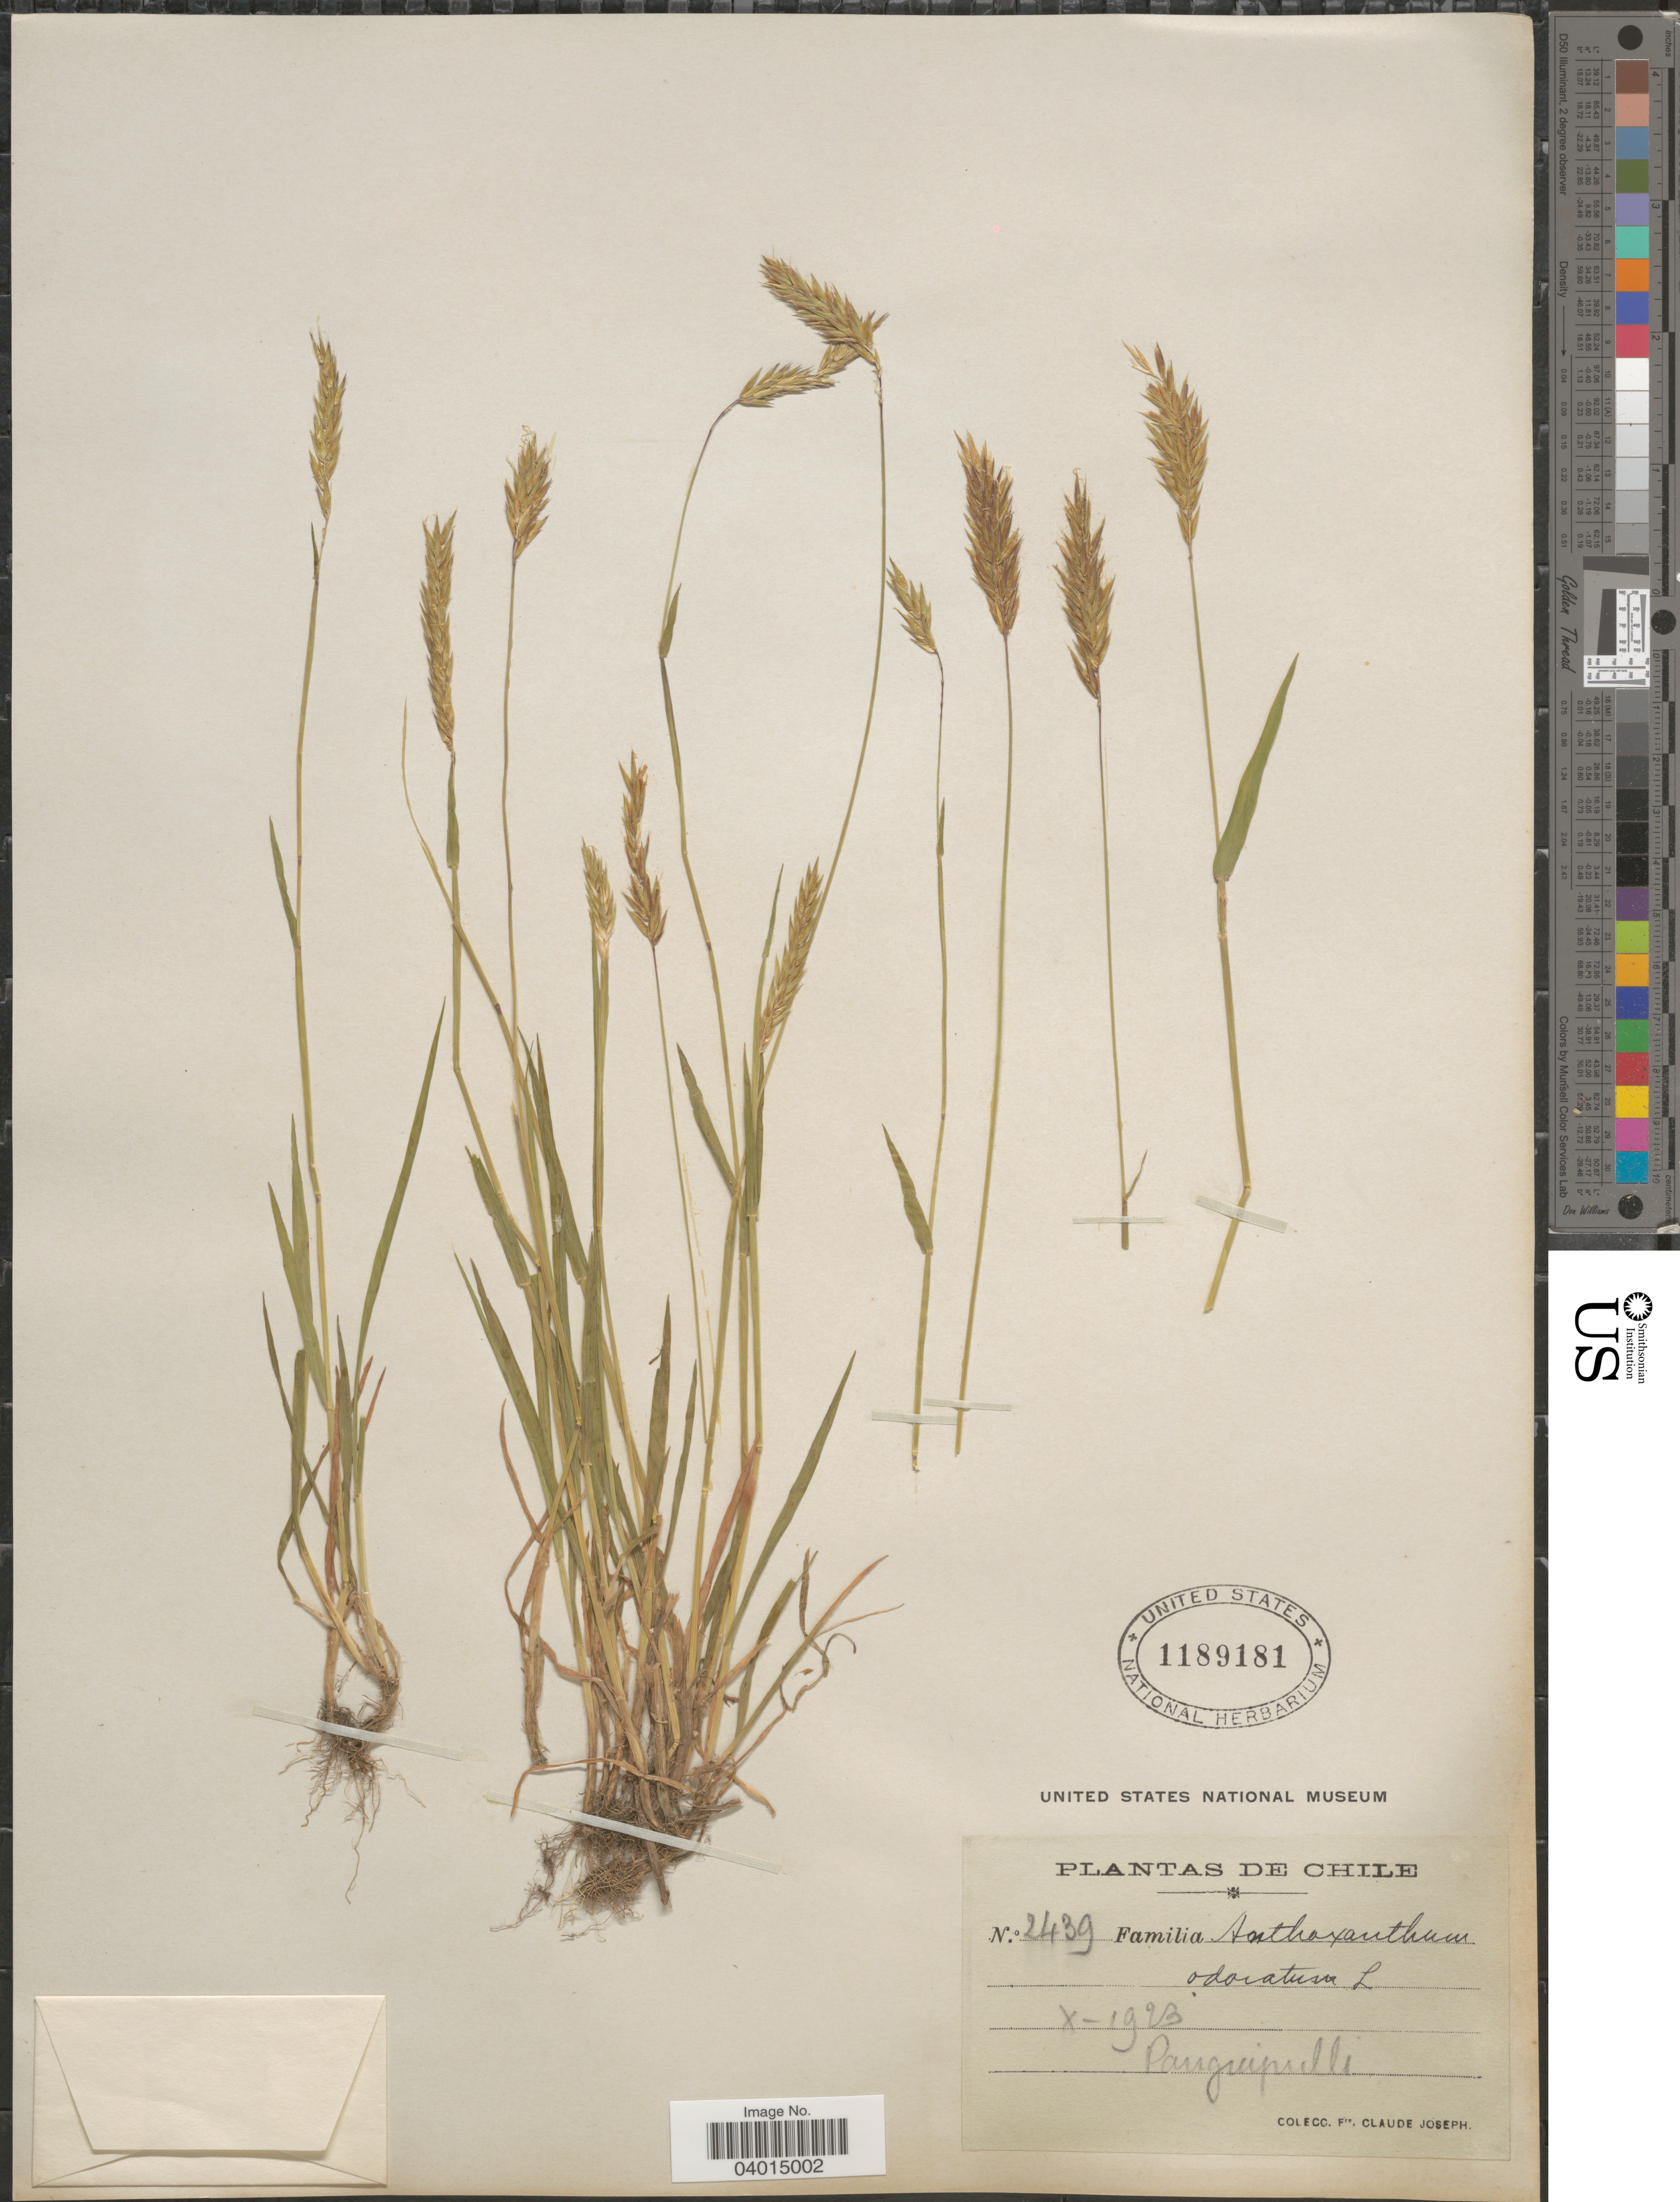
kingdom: Plantae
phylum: Tracheophyta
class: Liliopsida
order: Poales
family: Poaceae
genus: Anthoxanthum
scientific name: Anthoxanthum odoratum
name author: L.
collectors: Bro. Claude-Joseph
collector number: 2439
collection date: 1923-10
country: Chile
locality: Panguipulli.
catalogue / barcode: US 1189181